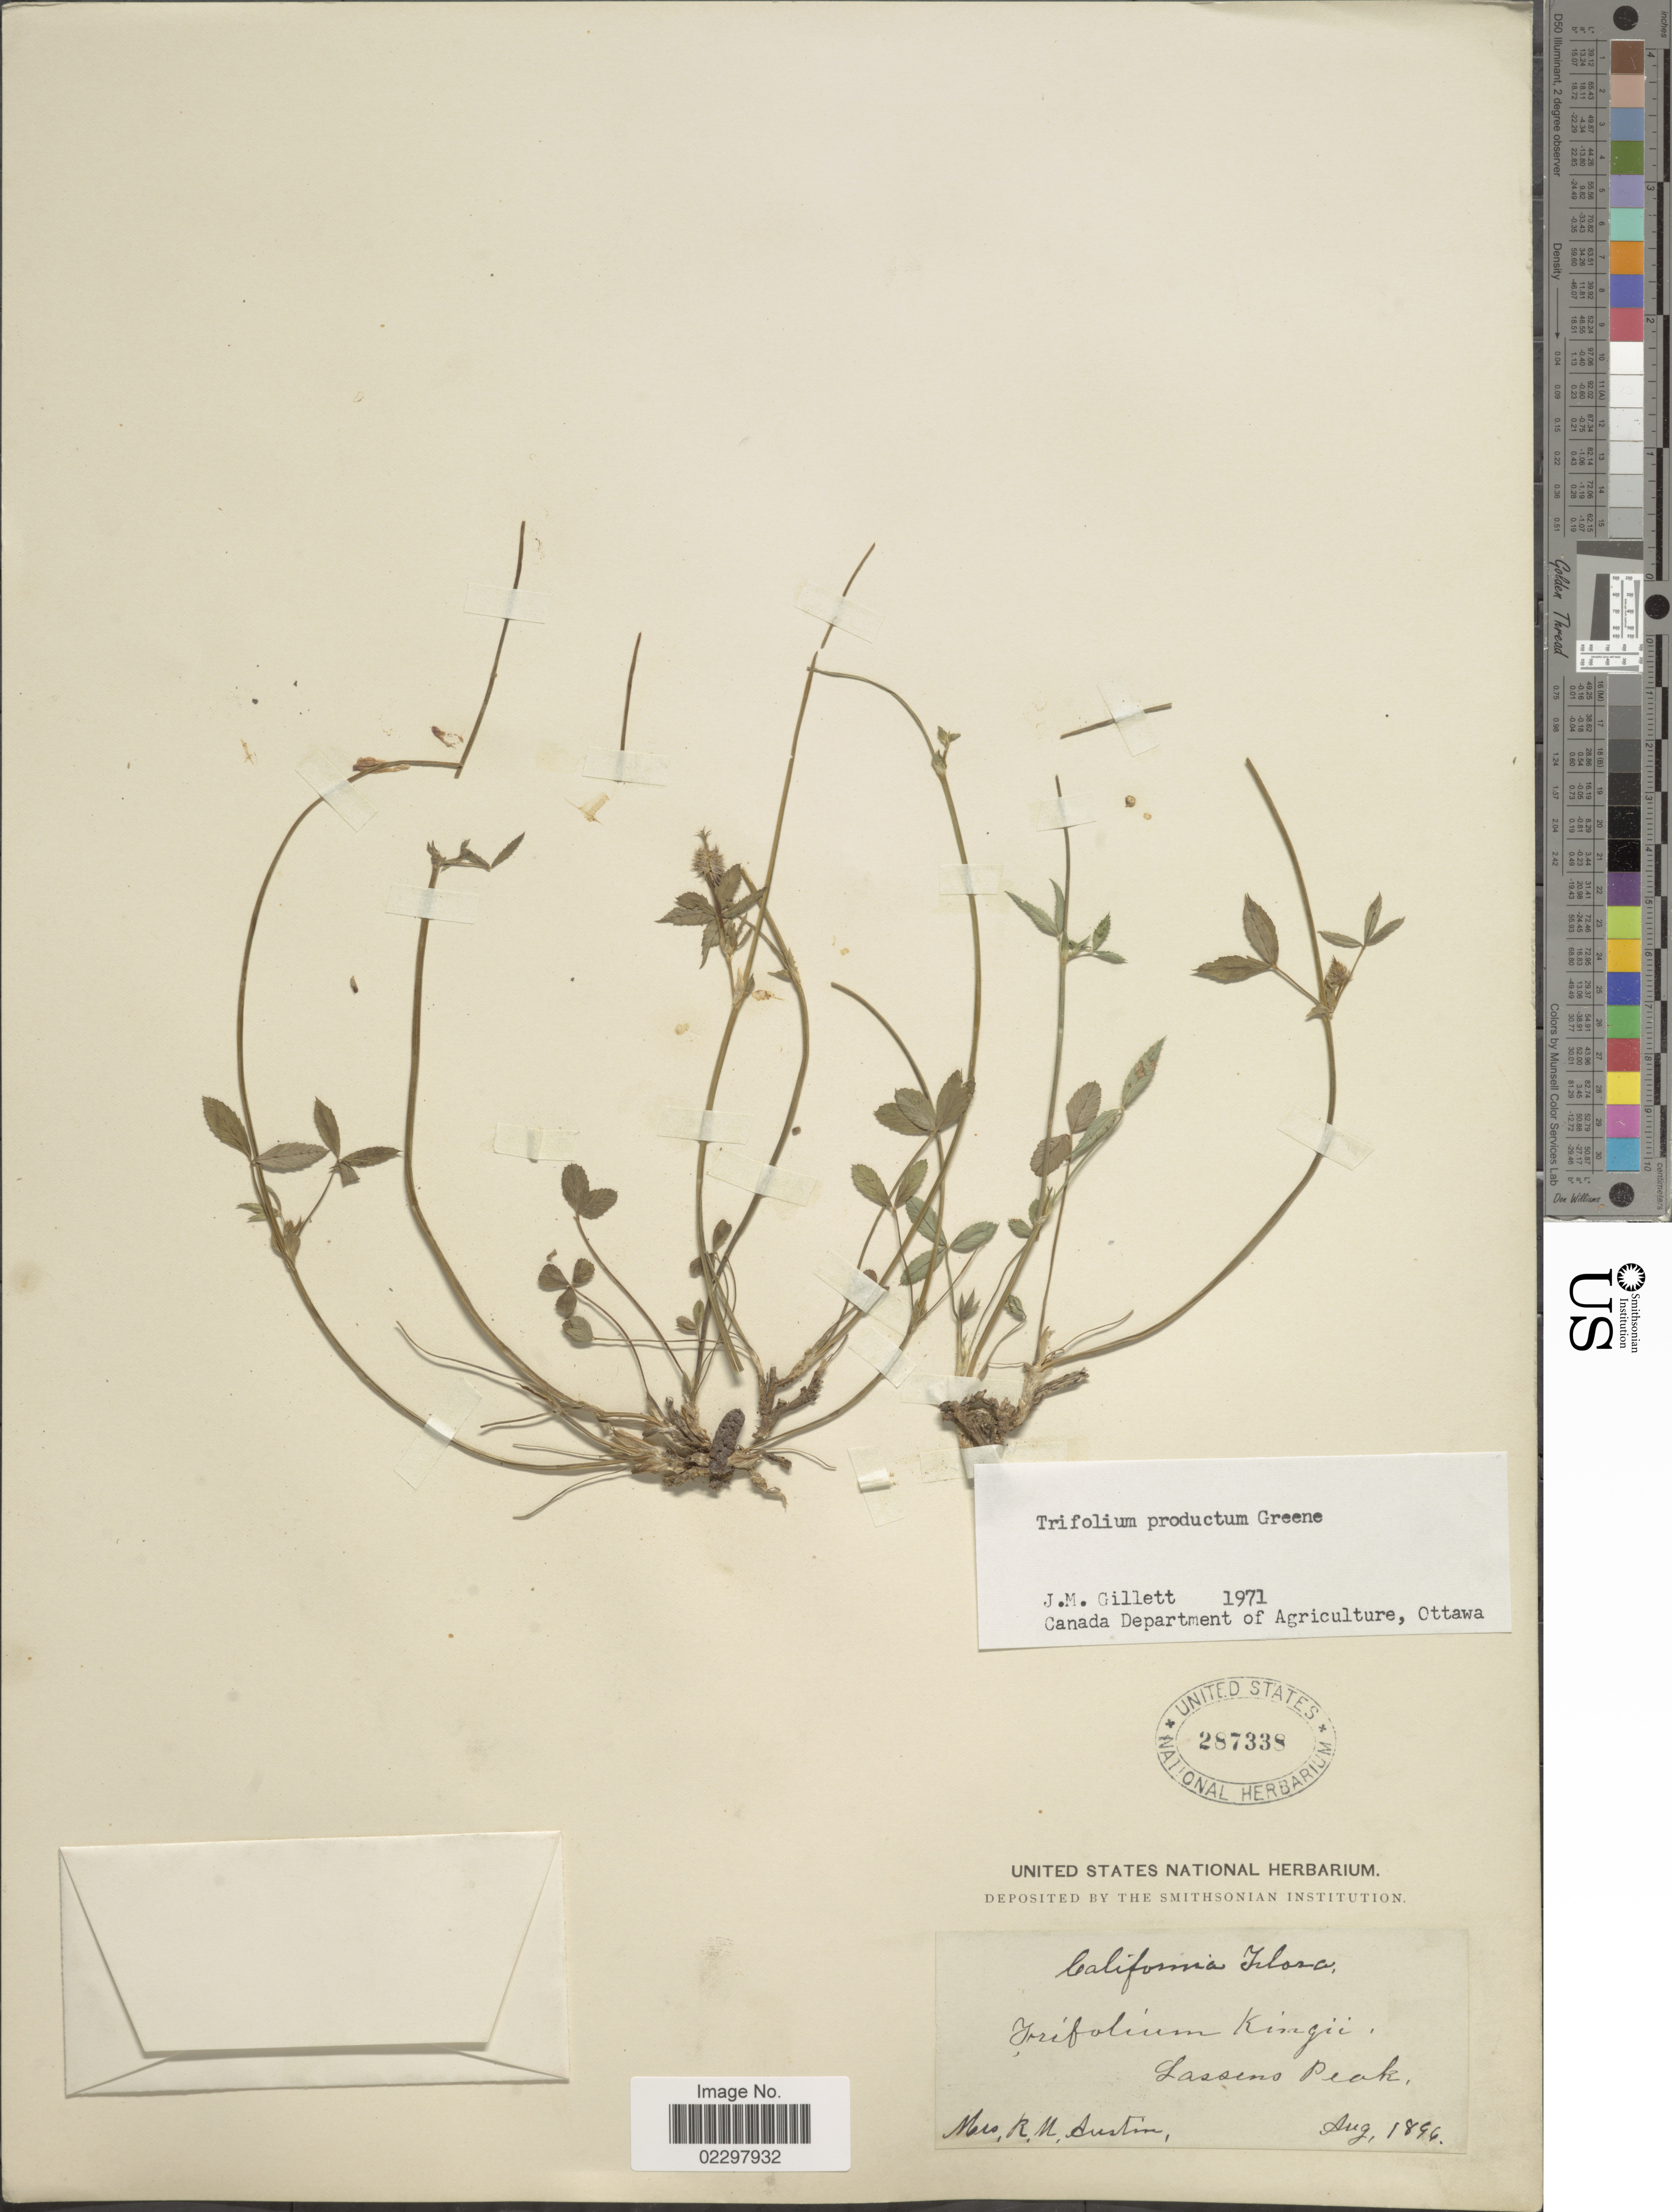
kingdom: Plantae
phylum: Tracheophyta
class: Magnoliopsida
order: Fabales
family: Fabaceae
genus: Trifolium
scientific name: Trifolium productum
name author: Greene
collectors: R. Austin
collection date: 1896-08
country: United States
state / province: California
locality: Lassens Peak.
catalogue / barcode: US 287338